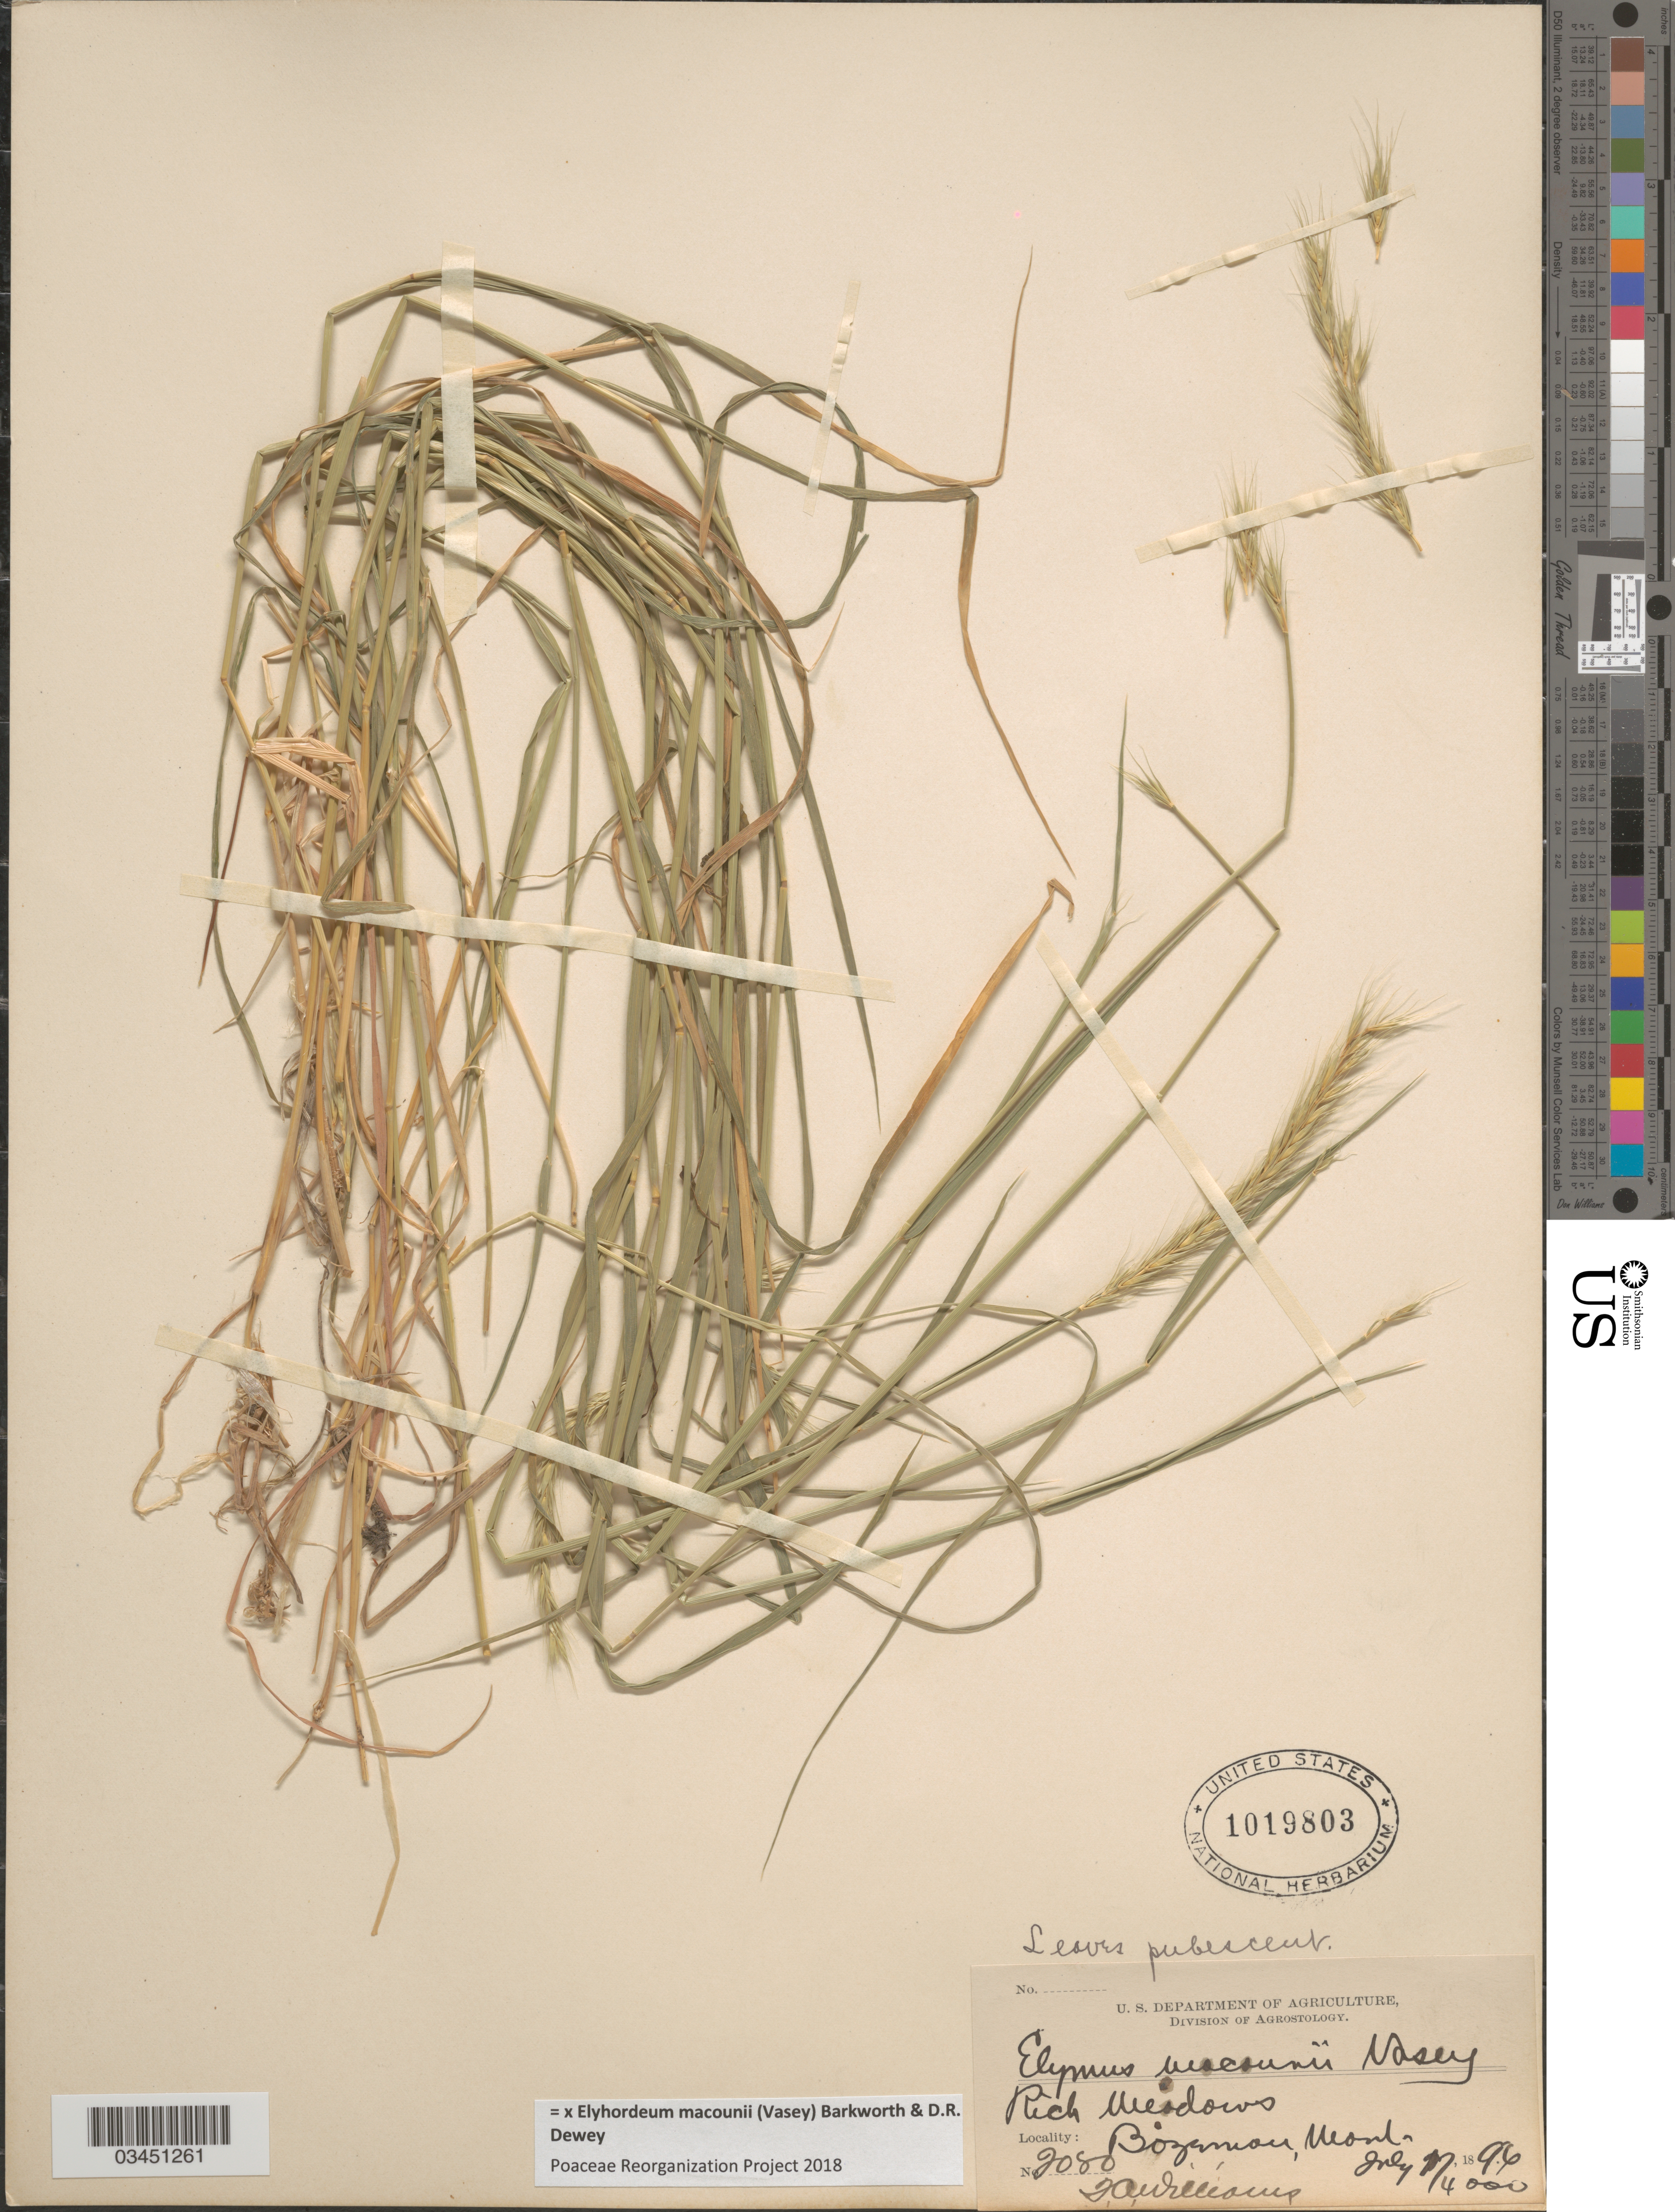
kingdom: Plantae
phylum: Tracheophyta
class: Liliopsida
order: Poales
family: Poaceae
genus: Elyhordeum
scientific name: x Elyhordeum macounii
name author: (Vasey) Barkworth & Dewey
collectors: T. Williams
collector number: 2080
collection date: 1896-07-17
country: United States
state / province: Montana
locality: Bozeman.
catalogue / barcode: US 1019803